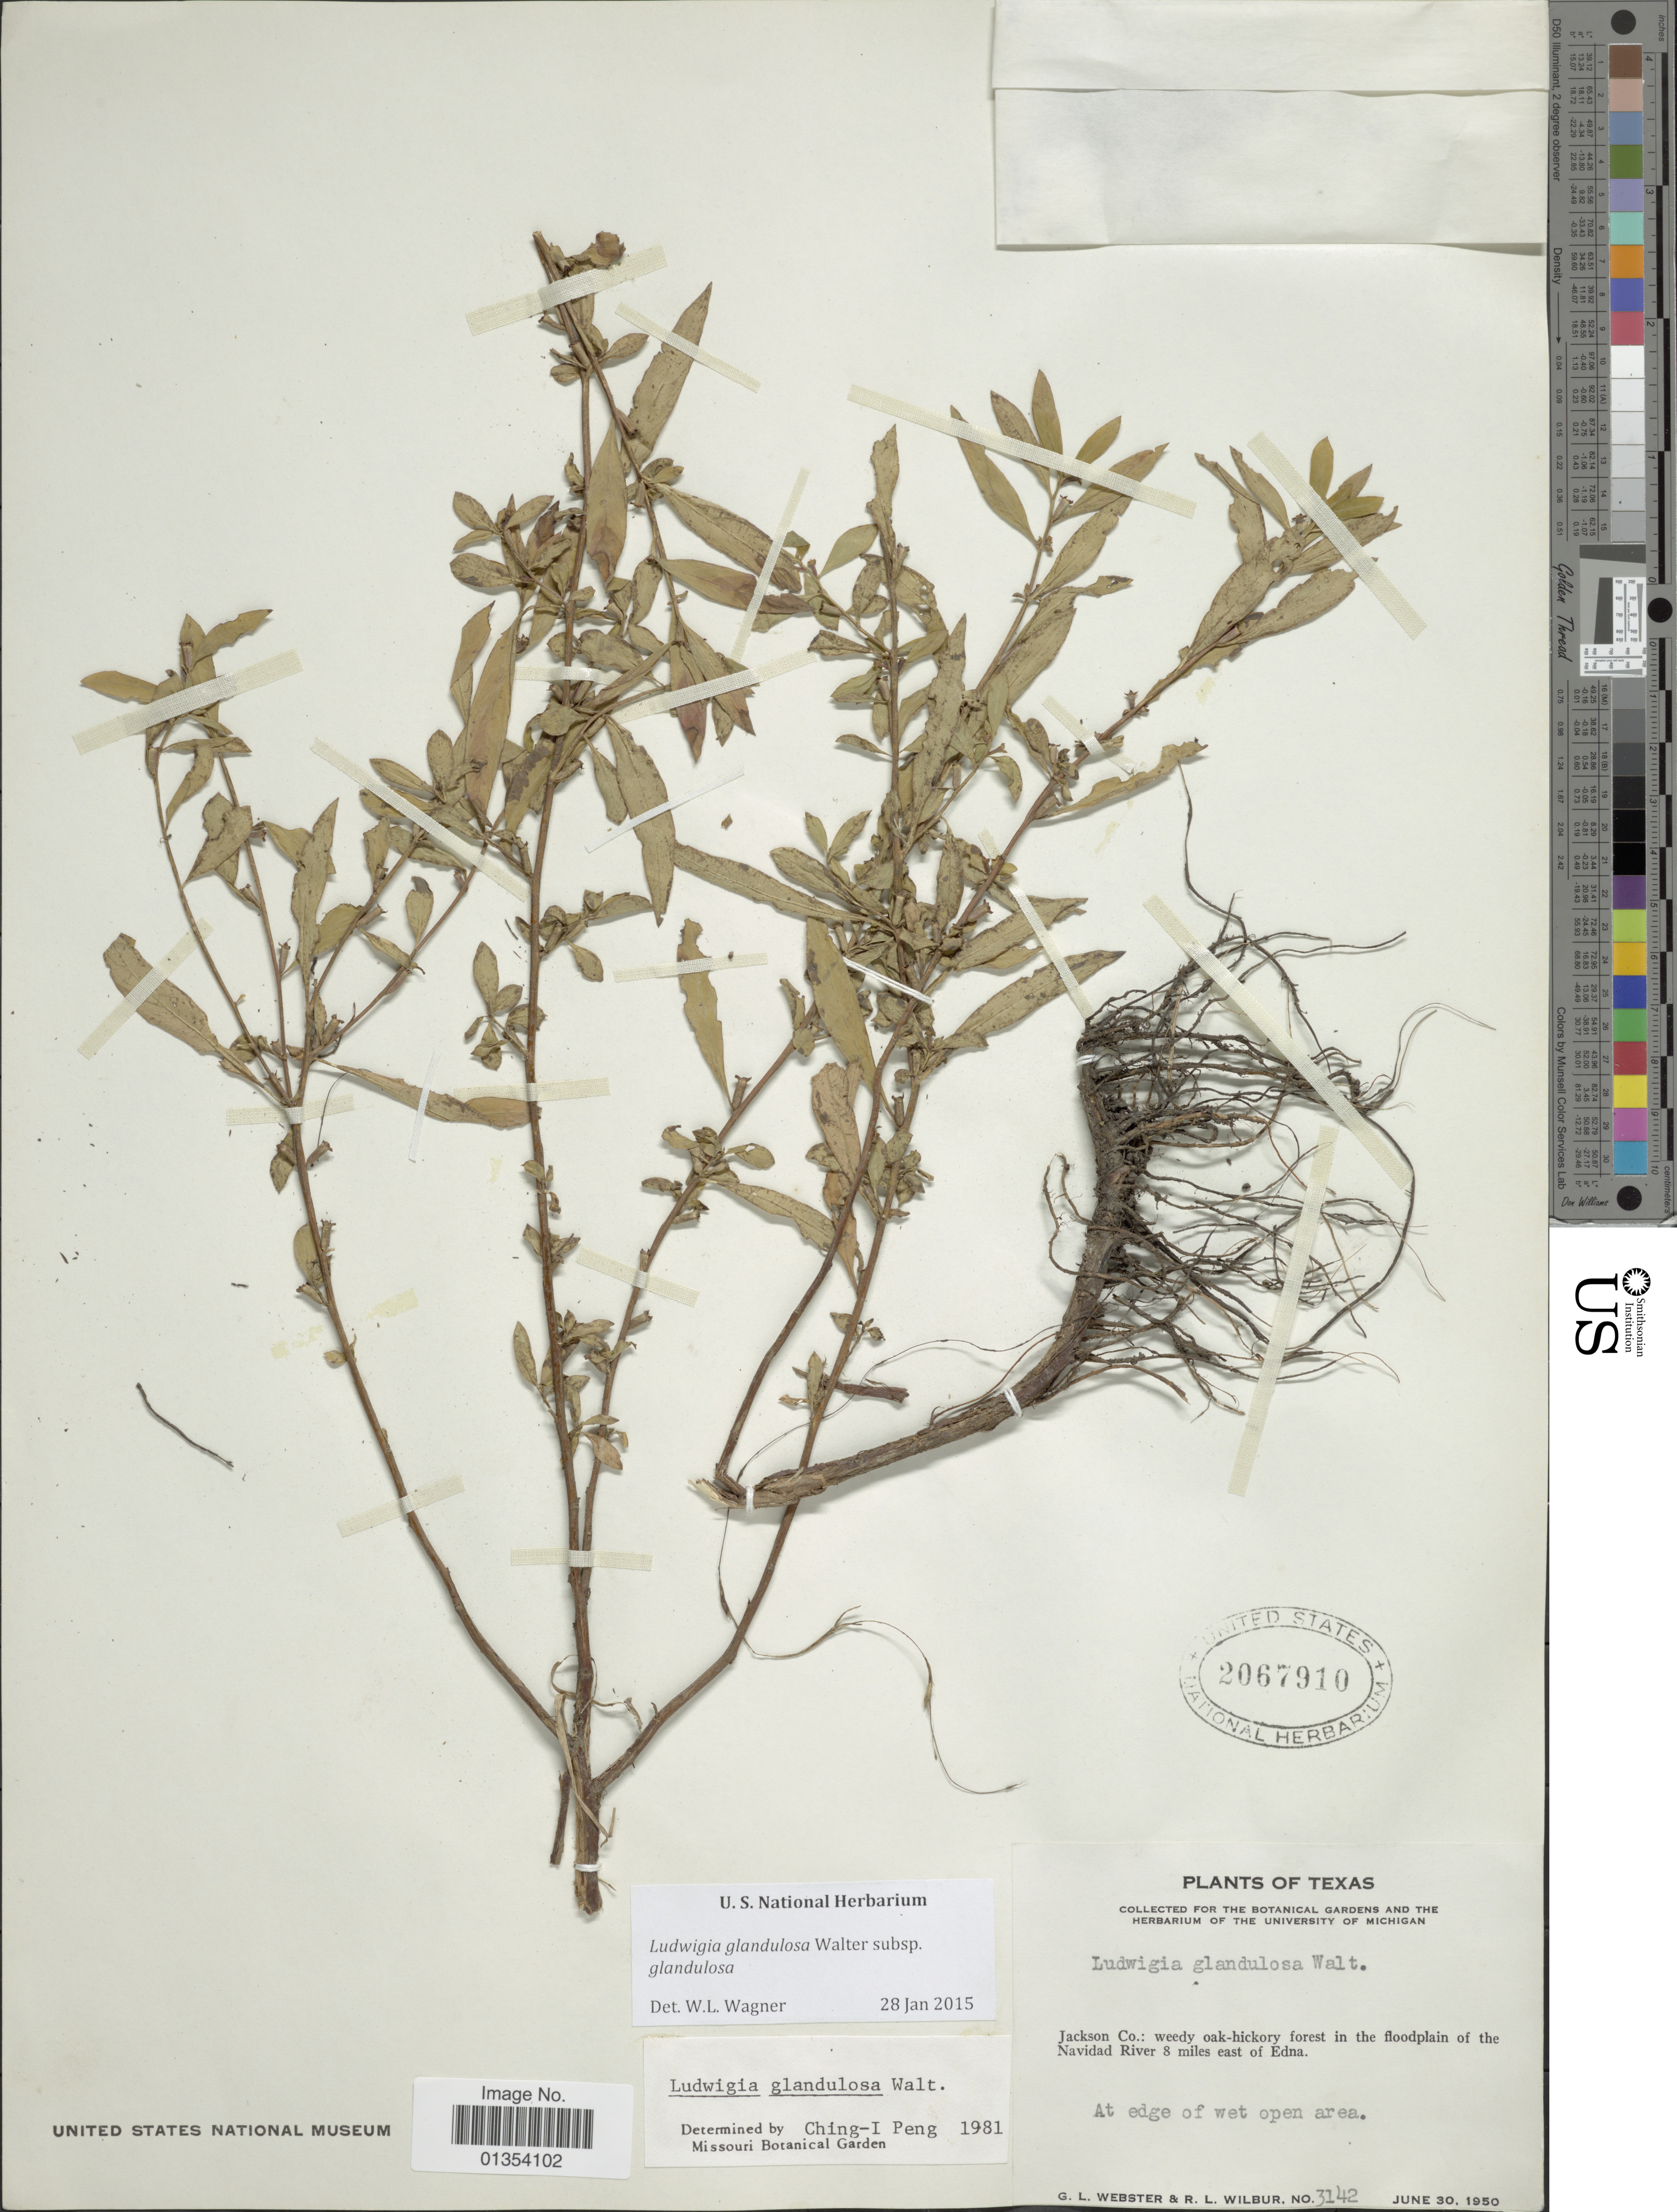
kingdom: Plantae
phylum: Tracheophyta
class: Magnoliopsida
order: Myrtales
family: Onagraceae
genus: Ludwigia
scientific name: Ludwigia glandulosa subsp. glandulosa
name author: Walter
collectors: G. L. Webster & R. L. Wilbur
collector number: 3142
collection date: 1950-06-30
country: United States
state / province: Texas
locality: Jackson Co: weedy oak-hickory forest in the floodplain of the Navidad River 8 miles east of Edna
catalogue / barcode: US 2067910